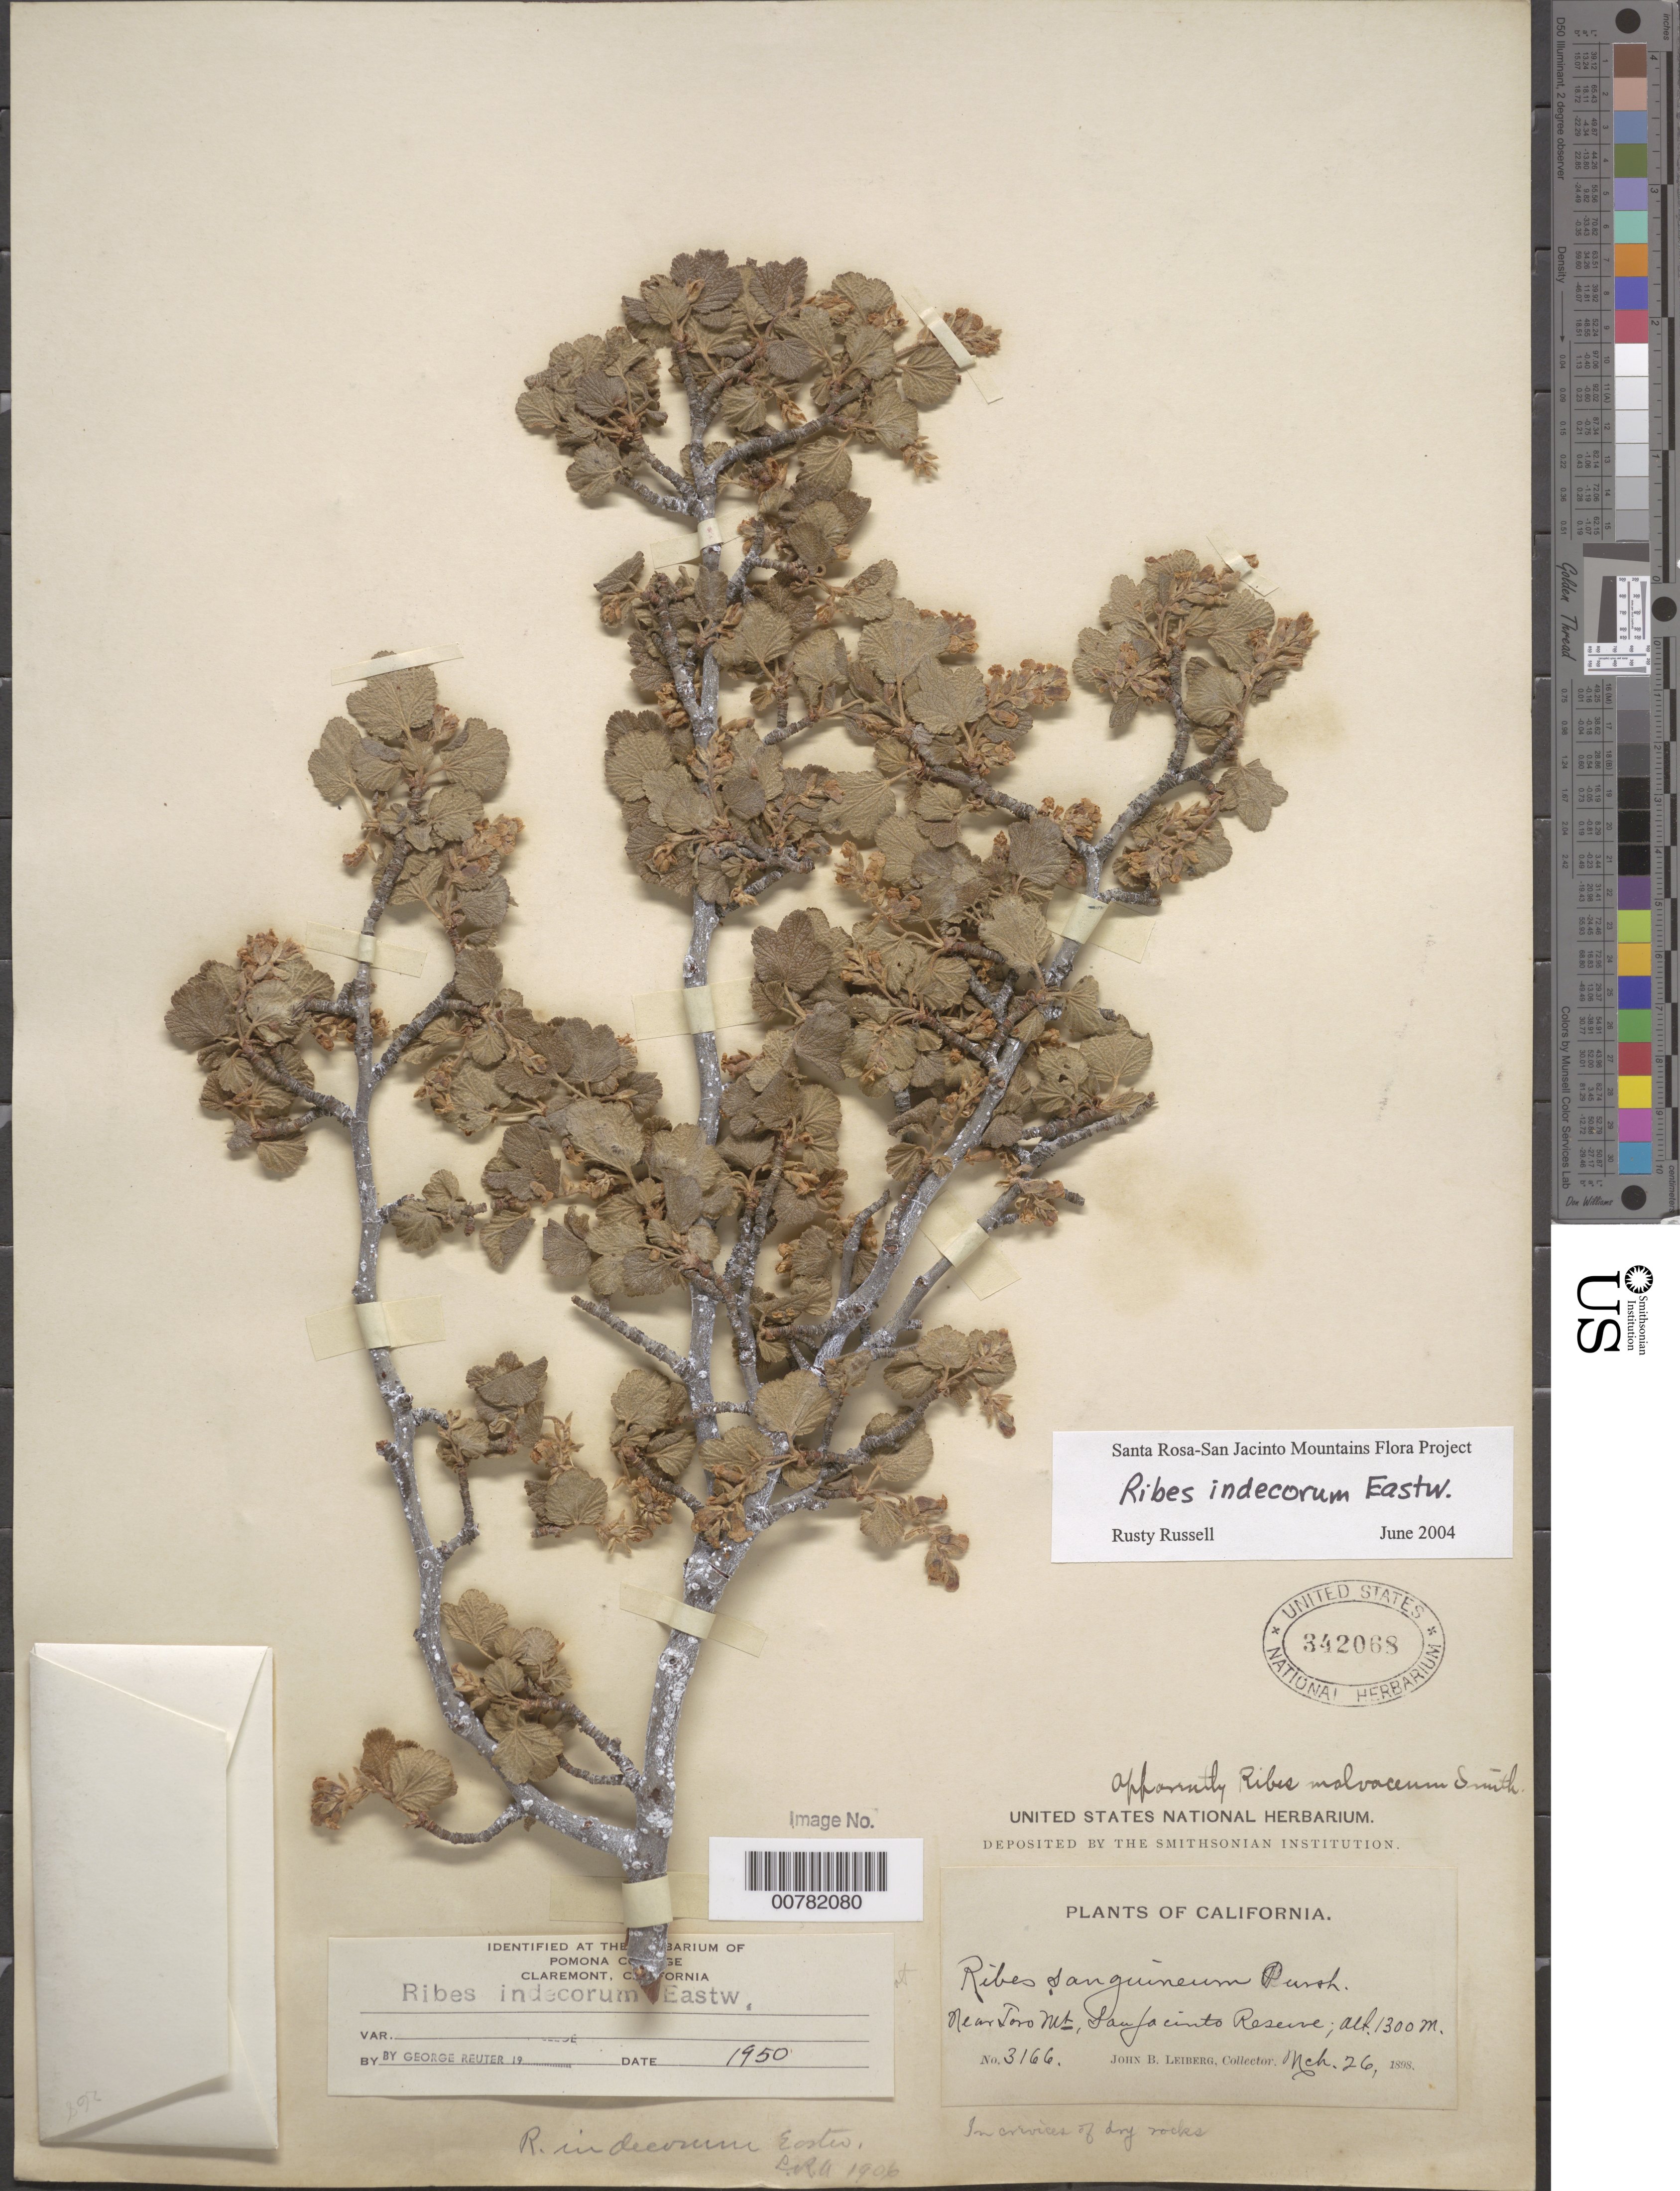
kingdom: Plantae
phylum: Tracheophyta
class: Magnoliopsida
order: Saxifragales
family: Grossulariaceae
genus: Ribes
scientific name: Ribes indecorum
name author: Eastw.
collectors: J. B. Leiberg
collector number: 3166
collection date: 1898-03-26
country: United States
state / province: California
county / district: Riverside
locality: Near Toro Mt., San Jacinto Reserve.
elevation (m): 1300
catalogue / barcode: US 342068